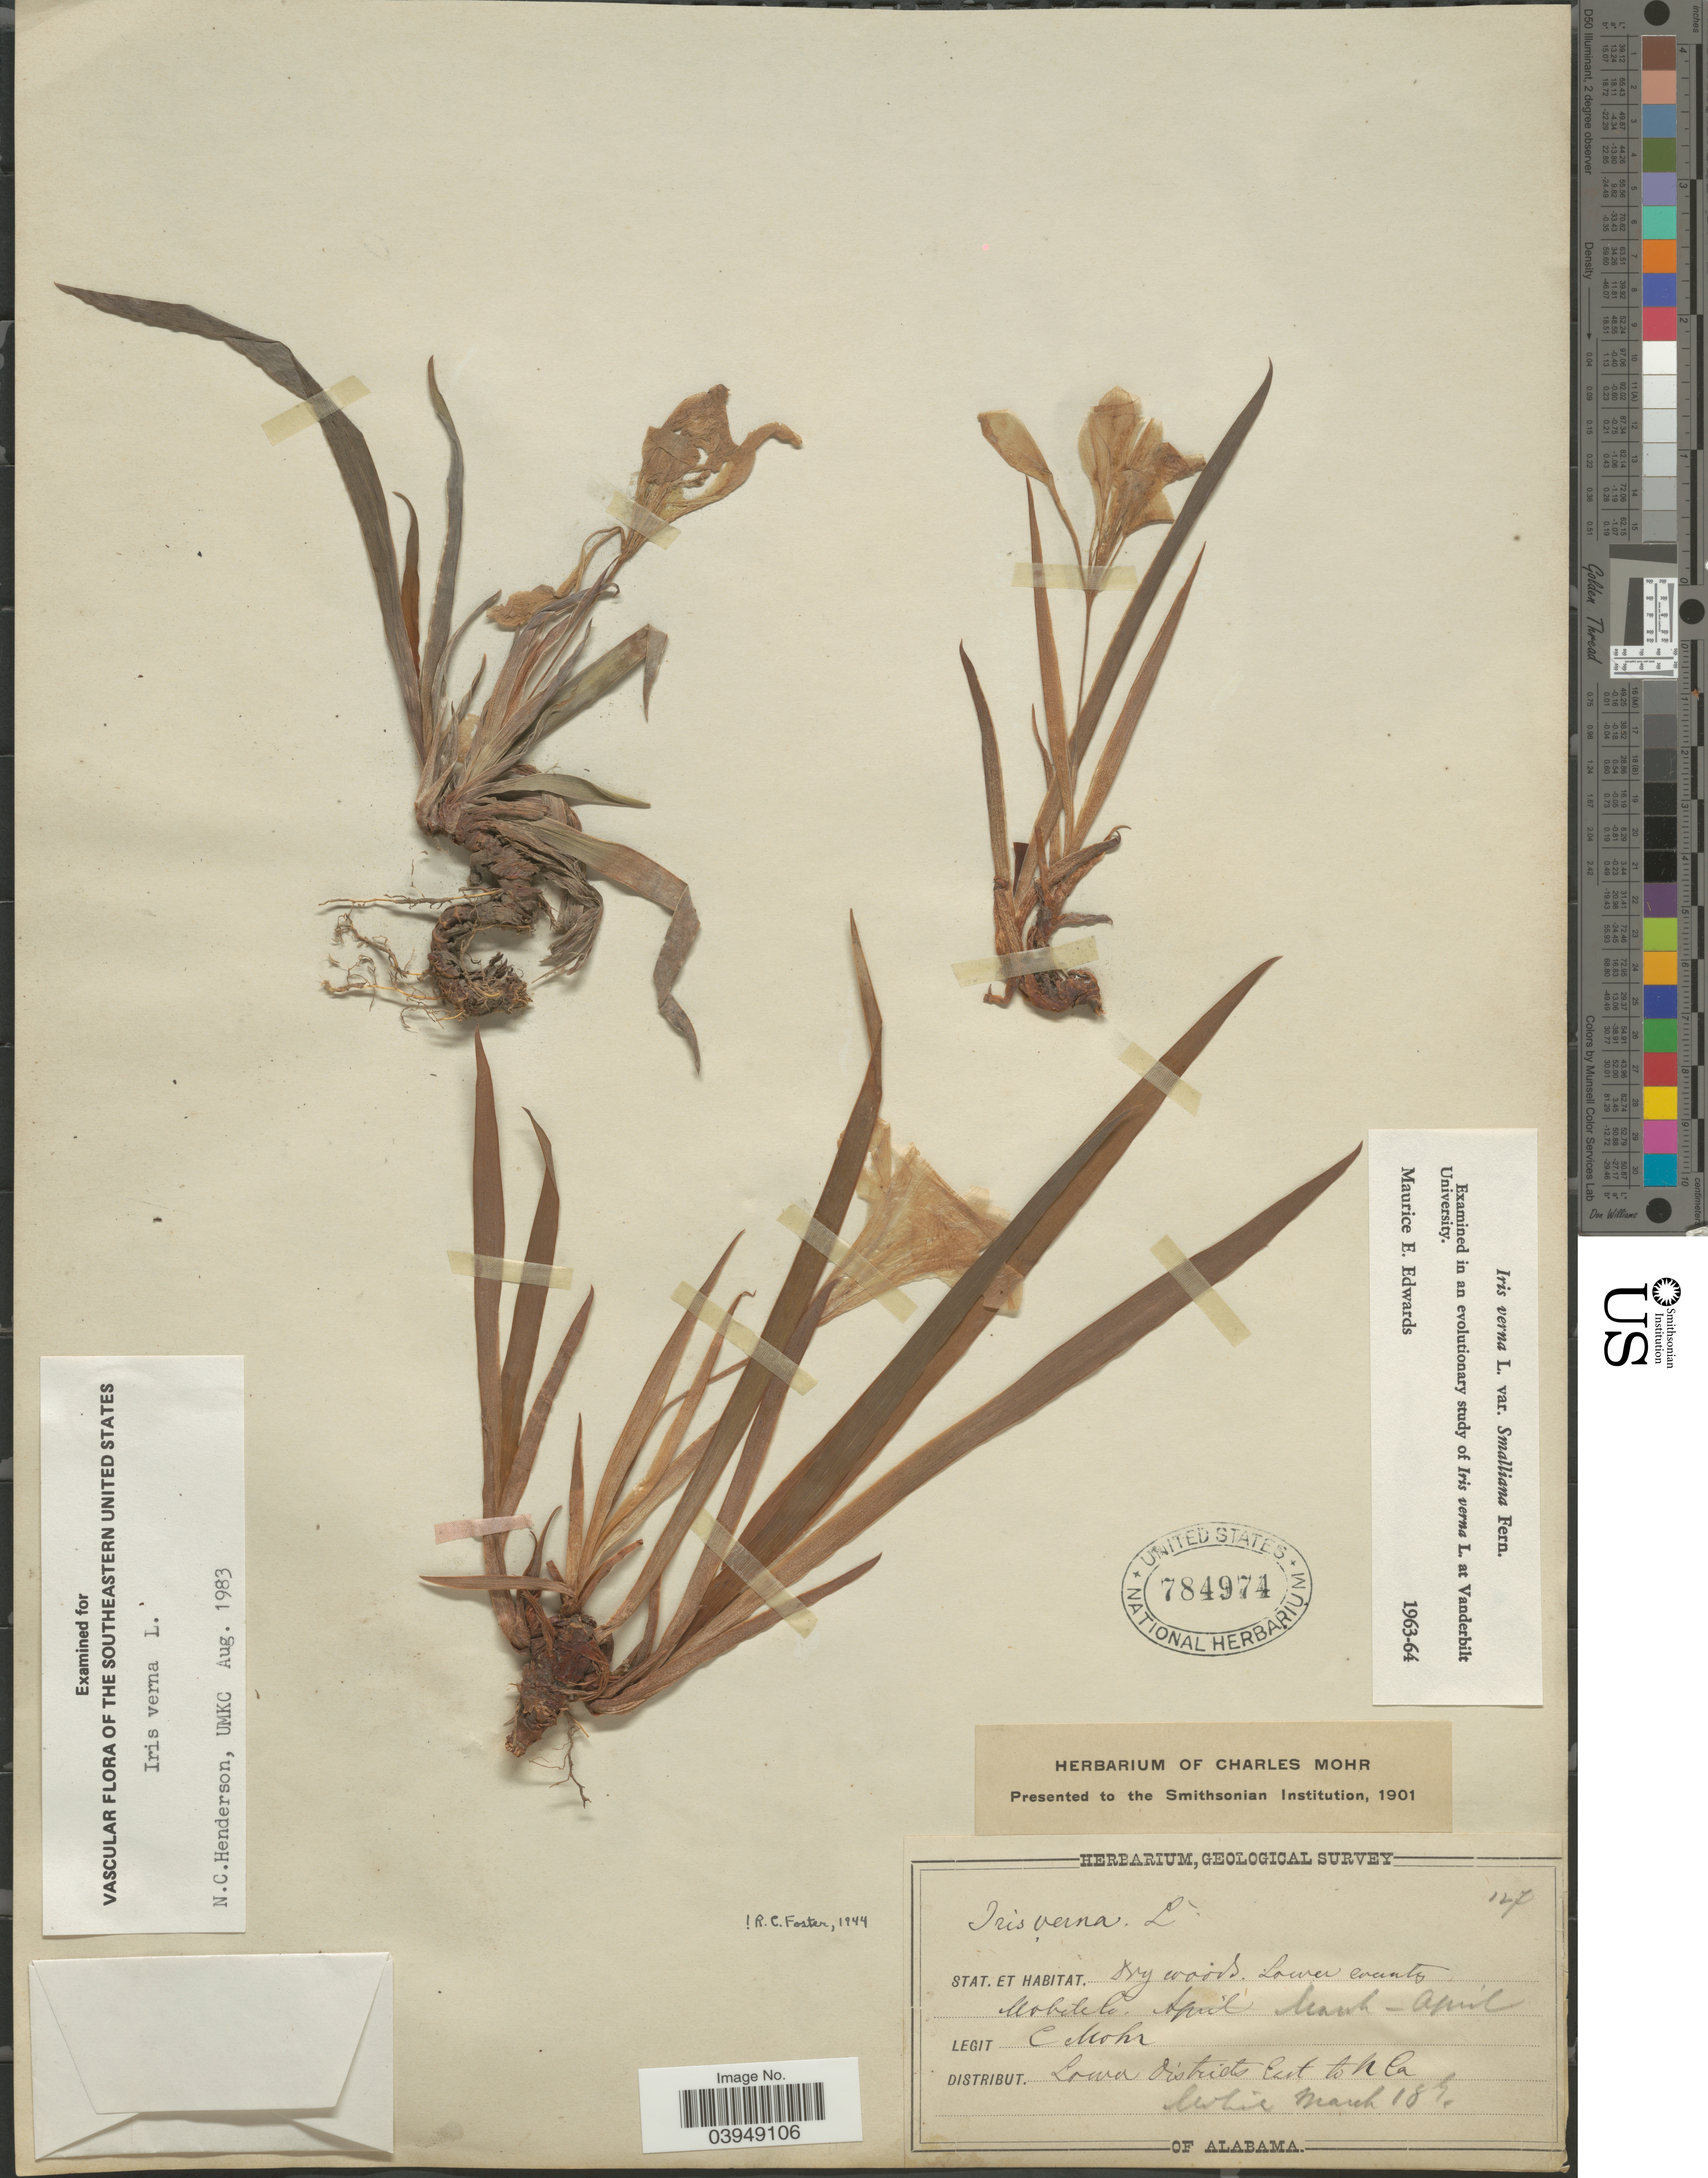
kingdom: Plantae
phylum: Tracheophyta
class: Liliopsida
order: Asparagales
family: Iridaceae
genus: Iris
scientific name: Iris verna var. smalliana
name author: Fernald ex M.E. Edwards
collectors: C. T. Mohr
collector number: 127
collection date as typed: Transcribed d/m/y: /3/18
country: United States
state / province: Alabama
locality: Lower county Mobile Co. Lower Districts East to N. Ca.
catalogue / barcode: US 784974